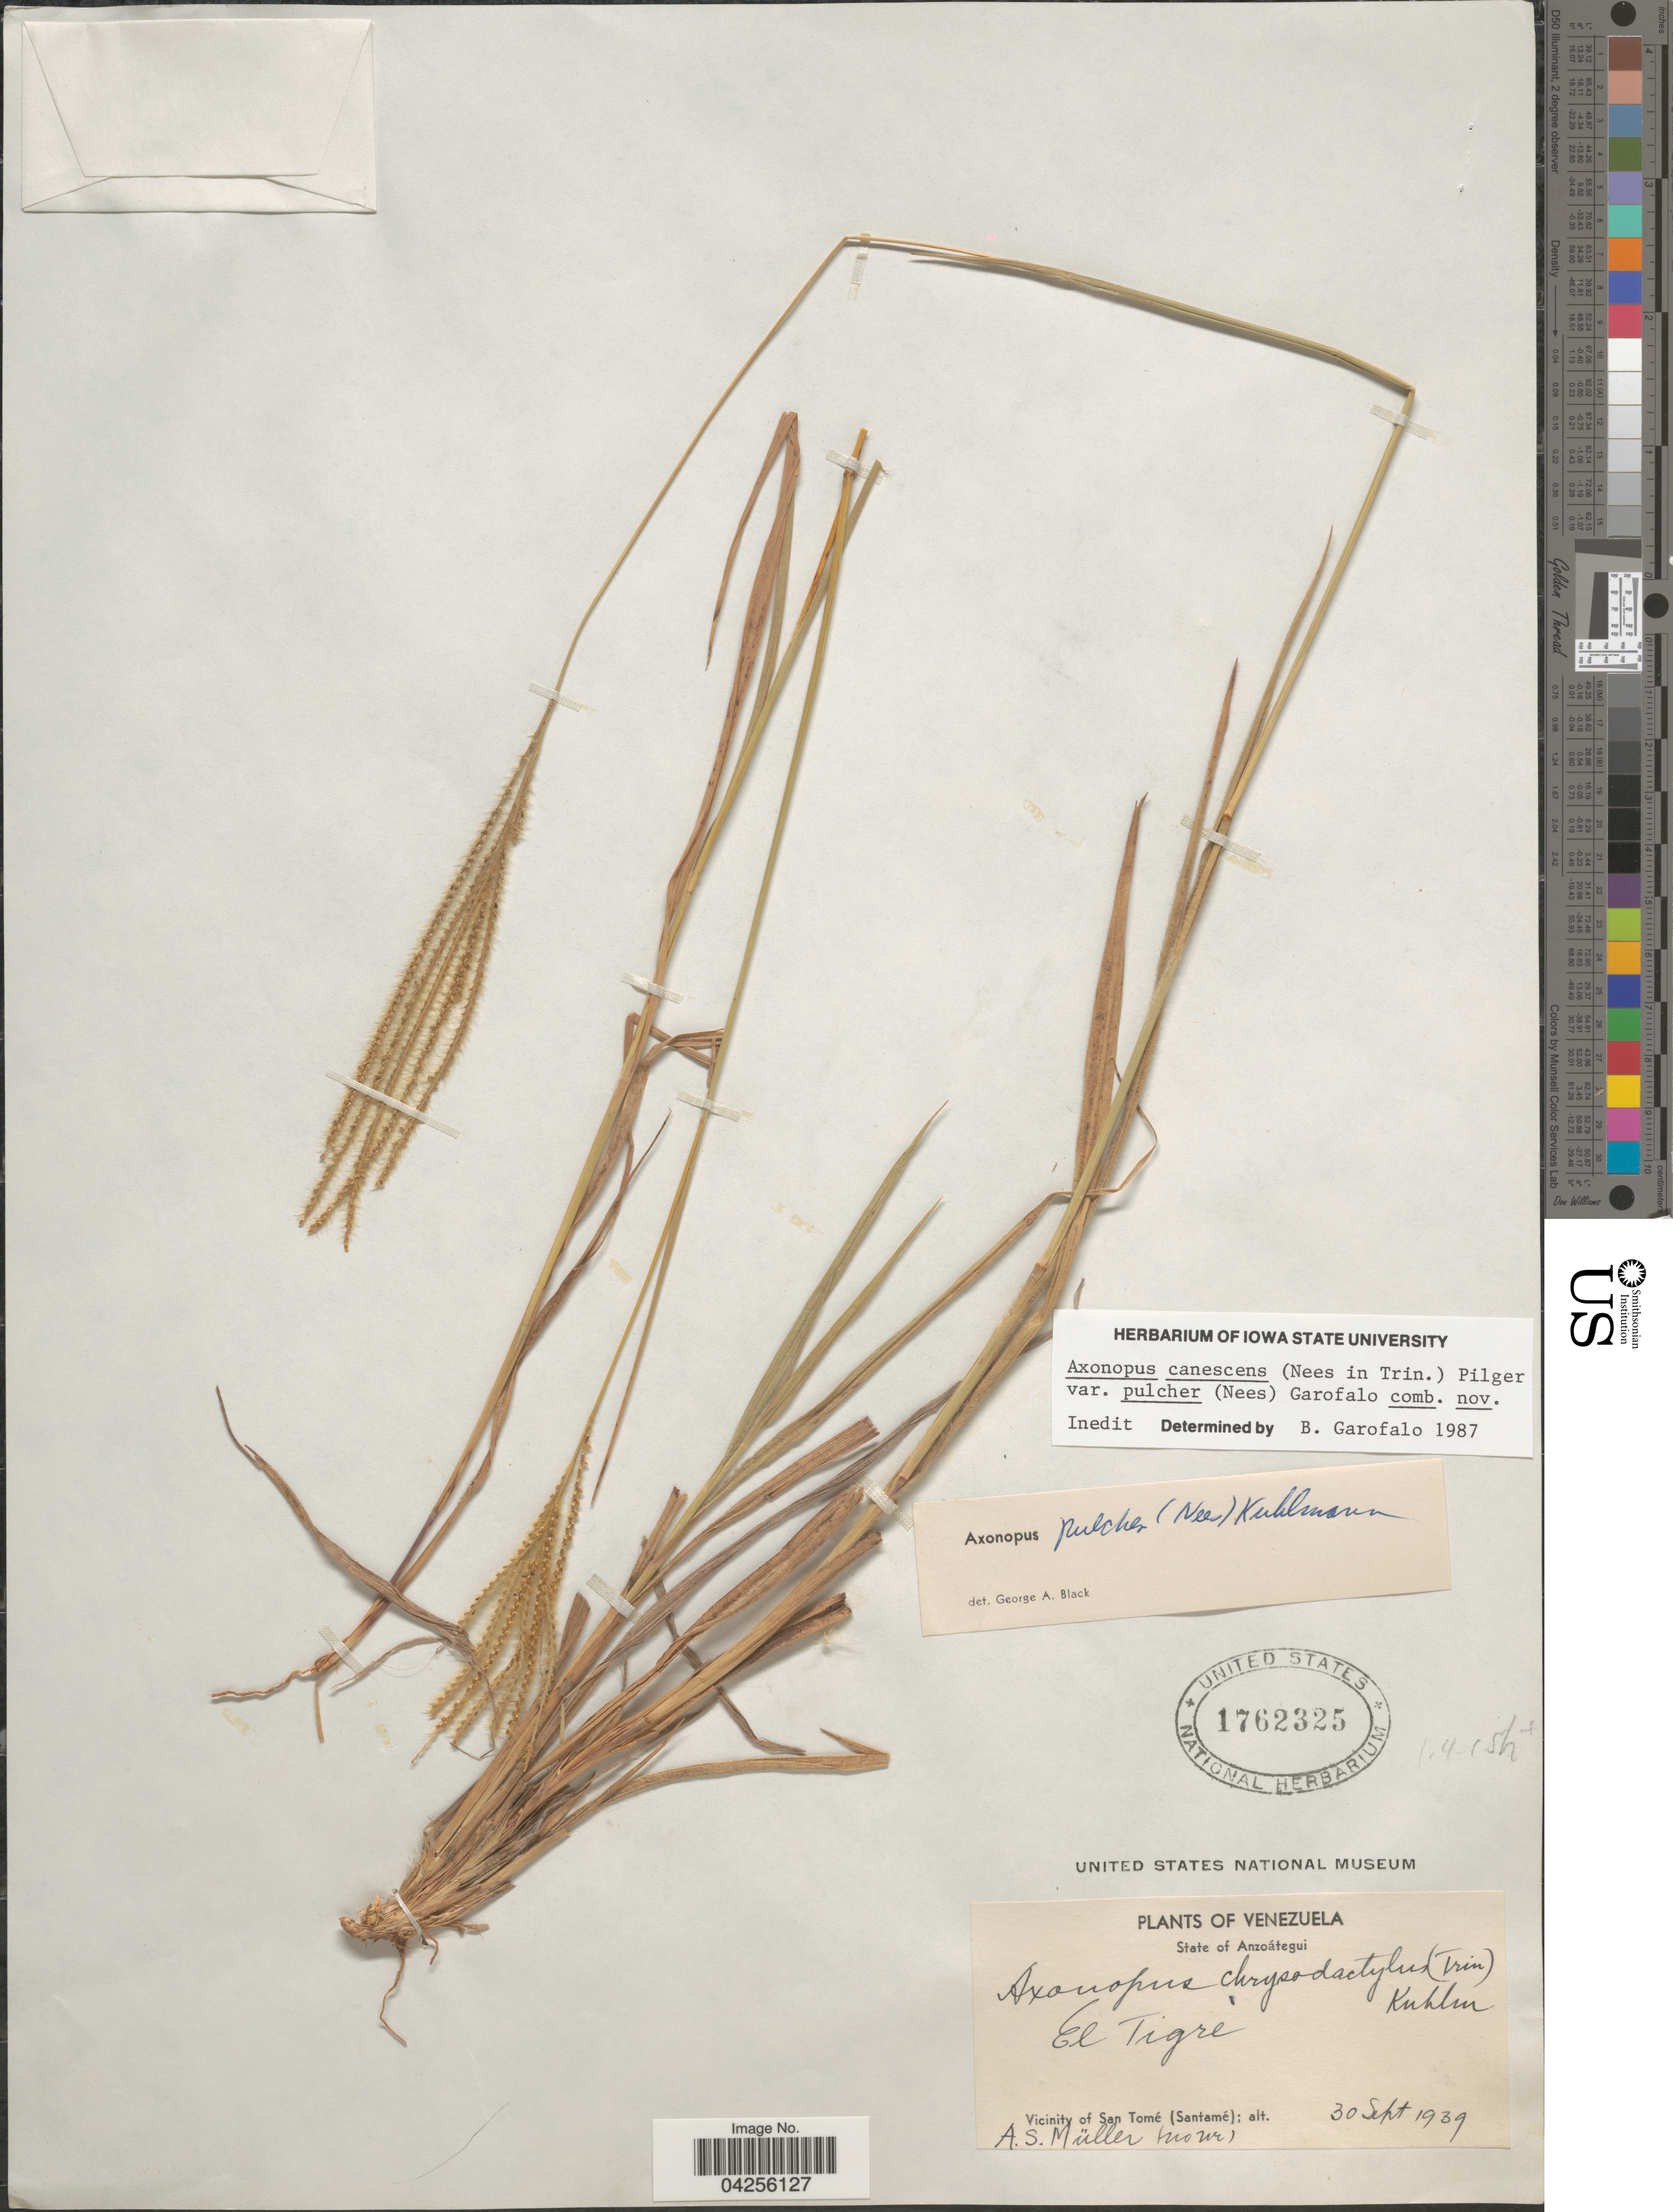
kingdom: Plantae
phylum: Tracheophyta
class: Liliopsida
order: Poales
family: Poaceae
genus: Axonopus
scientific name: Axonopus canescens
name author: (Nees ex Trin.) Pilg.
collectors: A. Muller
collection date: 1939-09-30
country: Venezuela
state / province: Anzoategui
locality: El Tigre. Vicinity of San Tomé (Santamé).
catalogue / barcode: US 1762325